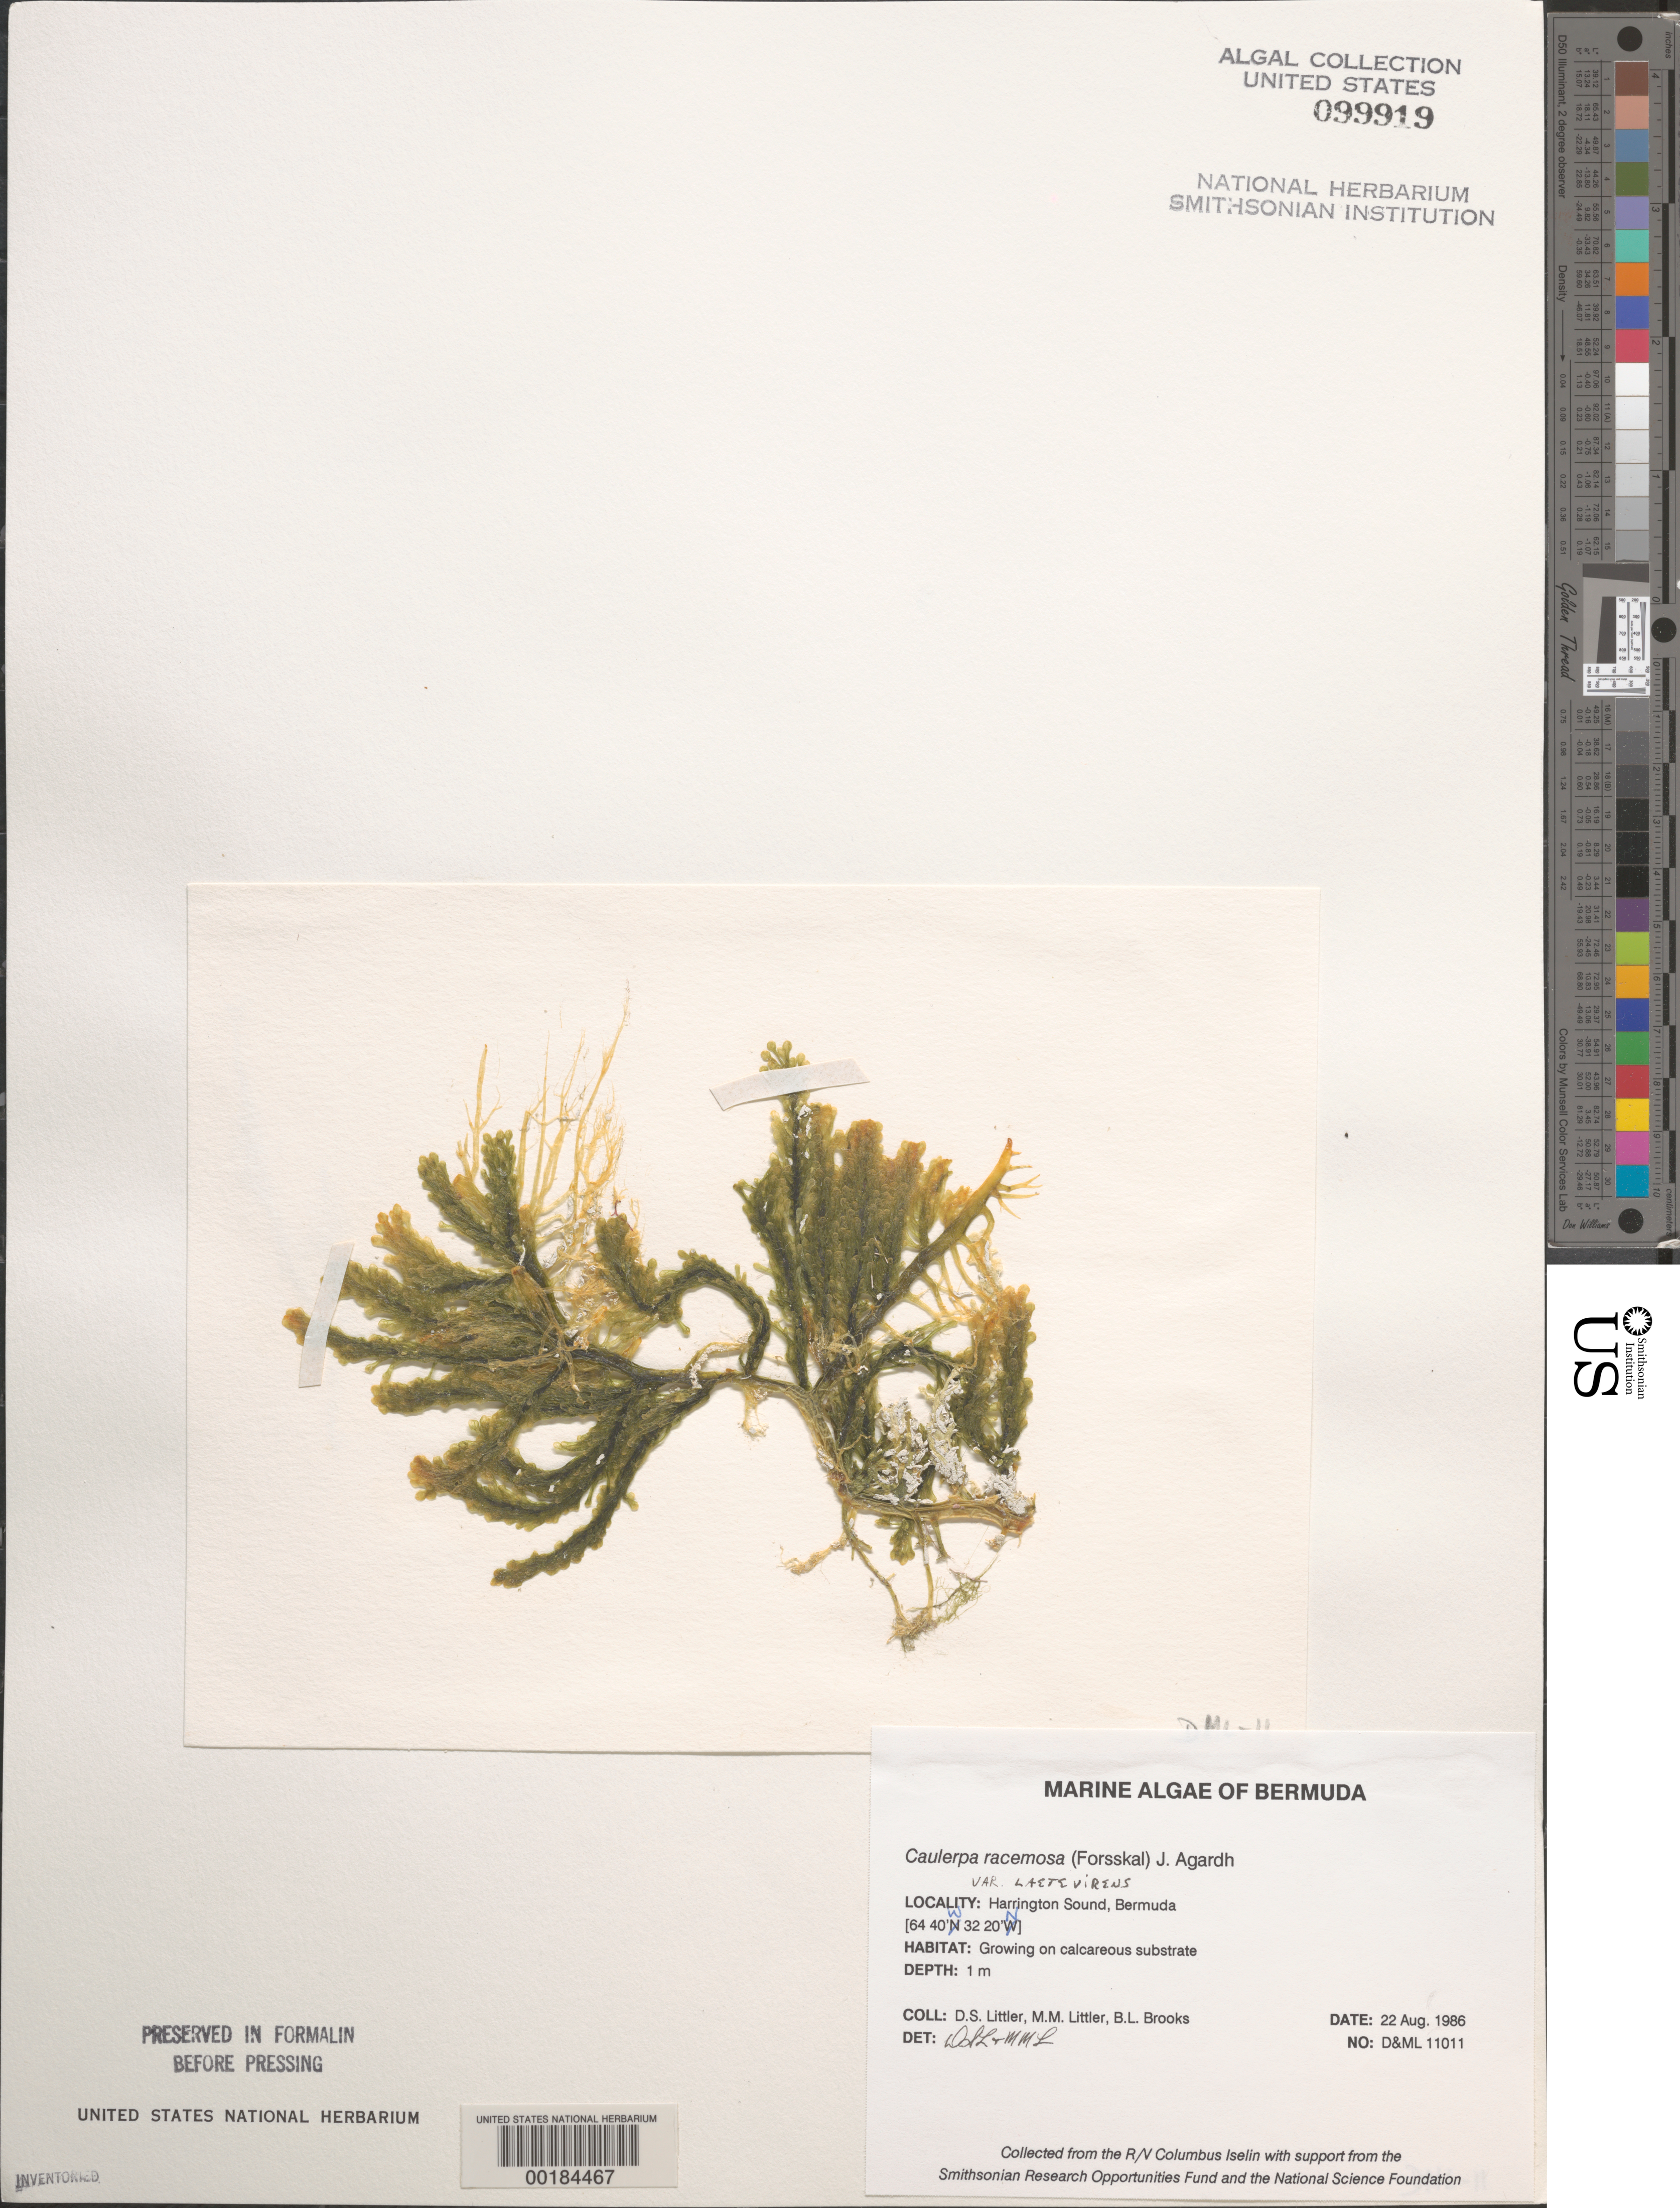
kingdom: Plantae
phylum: Chlorophyta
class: Ulvophyceae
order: Bryopsidales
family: Caulerpaceae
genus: Caulerpa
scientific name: Caulerpa racemosa var. laetevirens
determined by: Littler, D. S.; Littler, M. M.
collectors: D. S. Littler, M. M. Littler & B. Brooks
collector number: D&ML 11011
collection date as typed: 22 Aug 1986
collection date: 1986-08-22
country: Bermuda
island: Bermuda Island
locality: Harrington Sound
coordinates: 32 20' N, 64 40' W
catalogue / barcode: US 99919